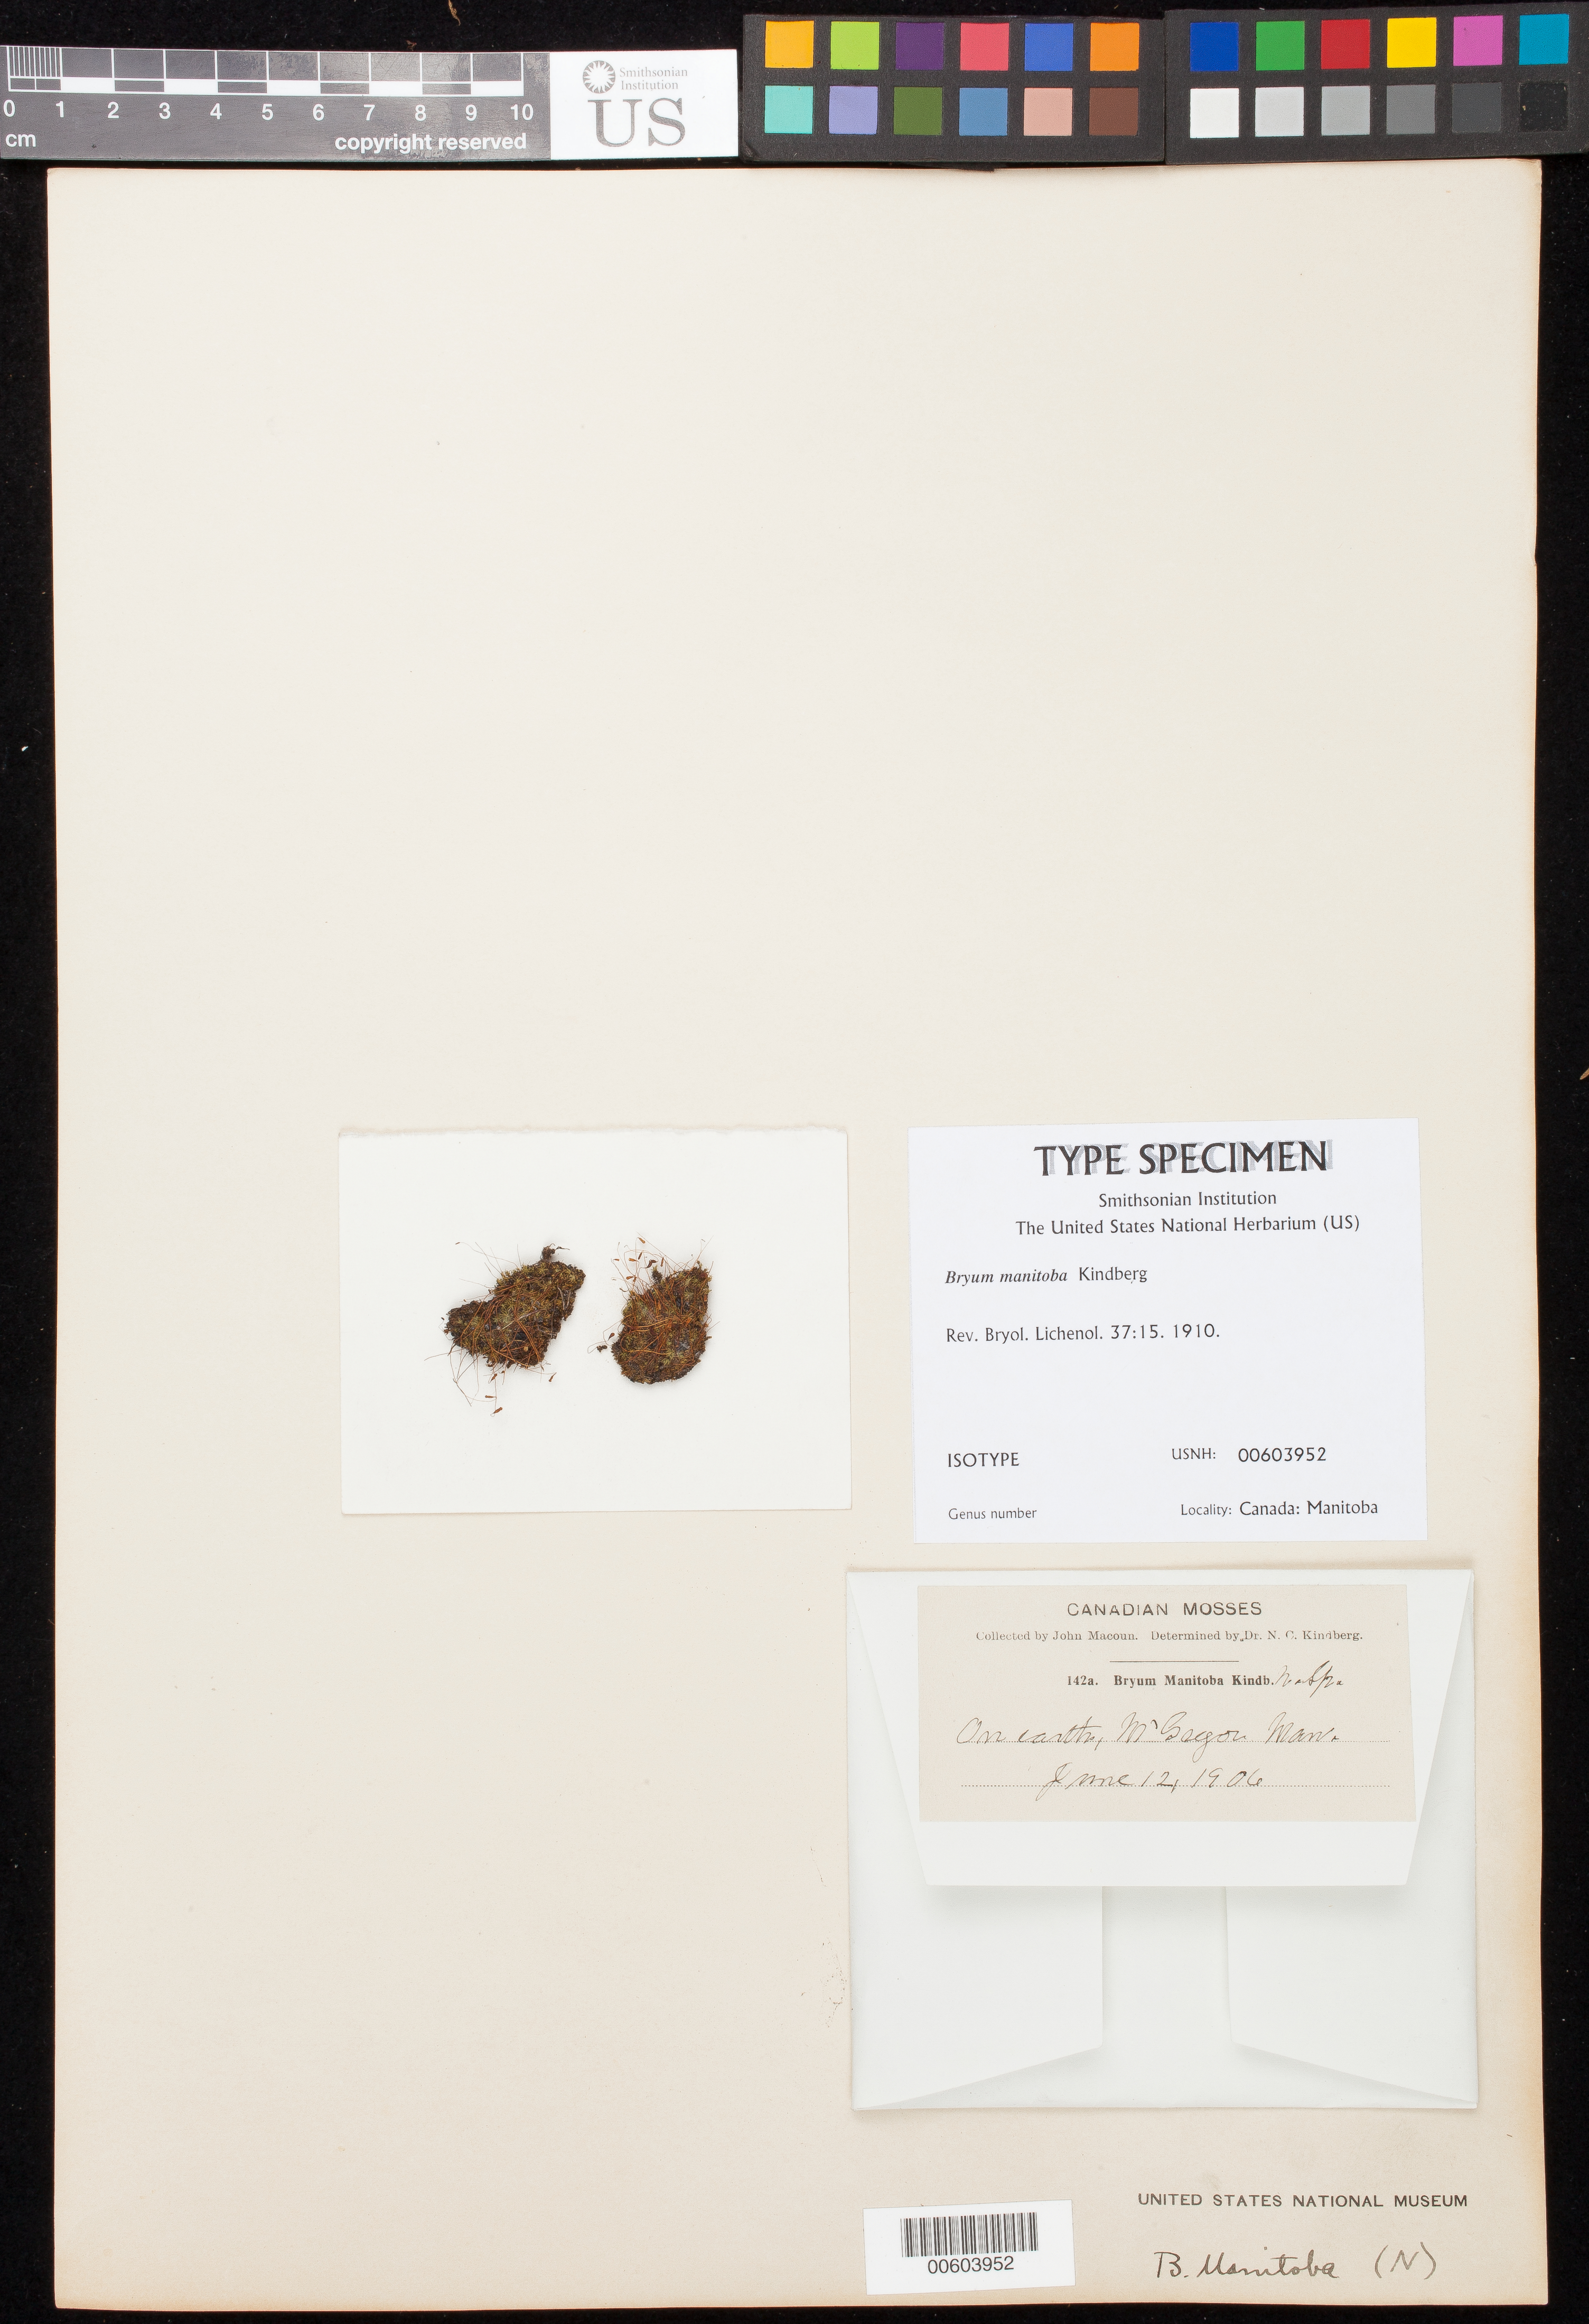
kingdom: Plantae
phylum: Bryophyta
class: Bryopsida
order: Bryales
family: Bryaceae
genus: Bryum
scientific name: Bryum manitoba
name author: Kindb.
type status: Isotype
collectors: J. Macoun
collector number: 142 a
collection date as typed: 12 Jun 1906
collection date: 1906-06-12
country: Canada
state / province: Manitoba